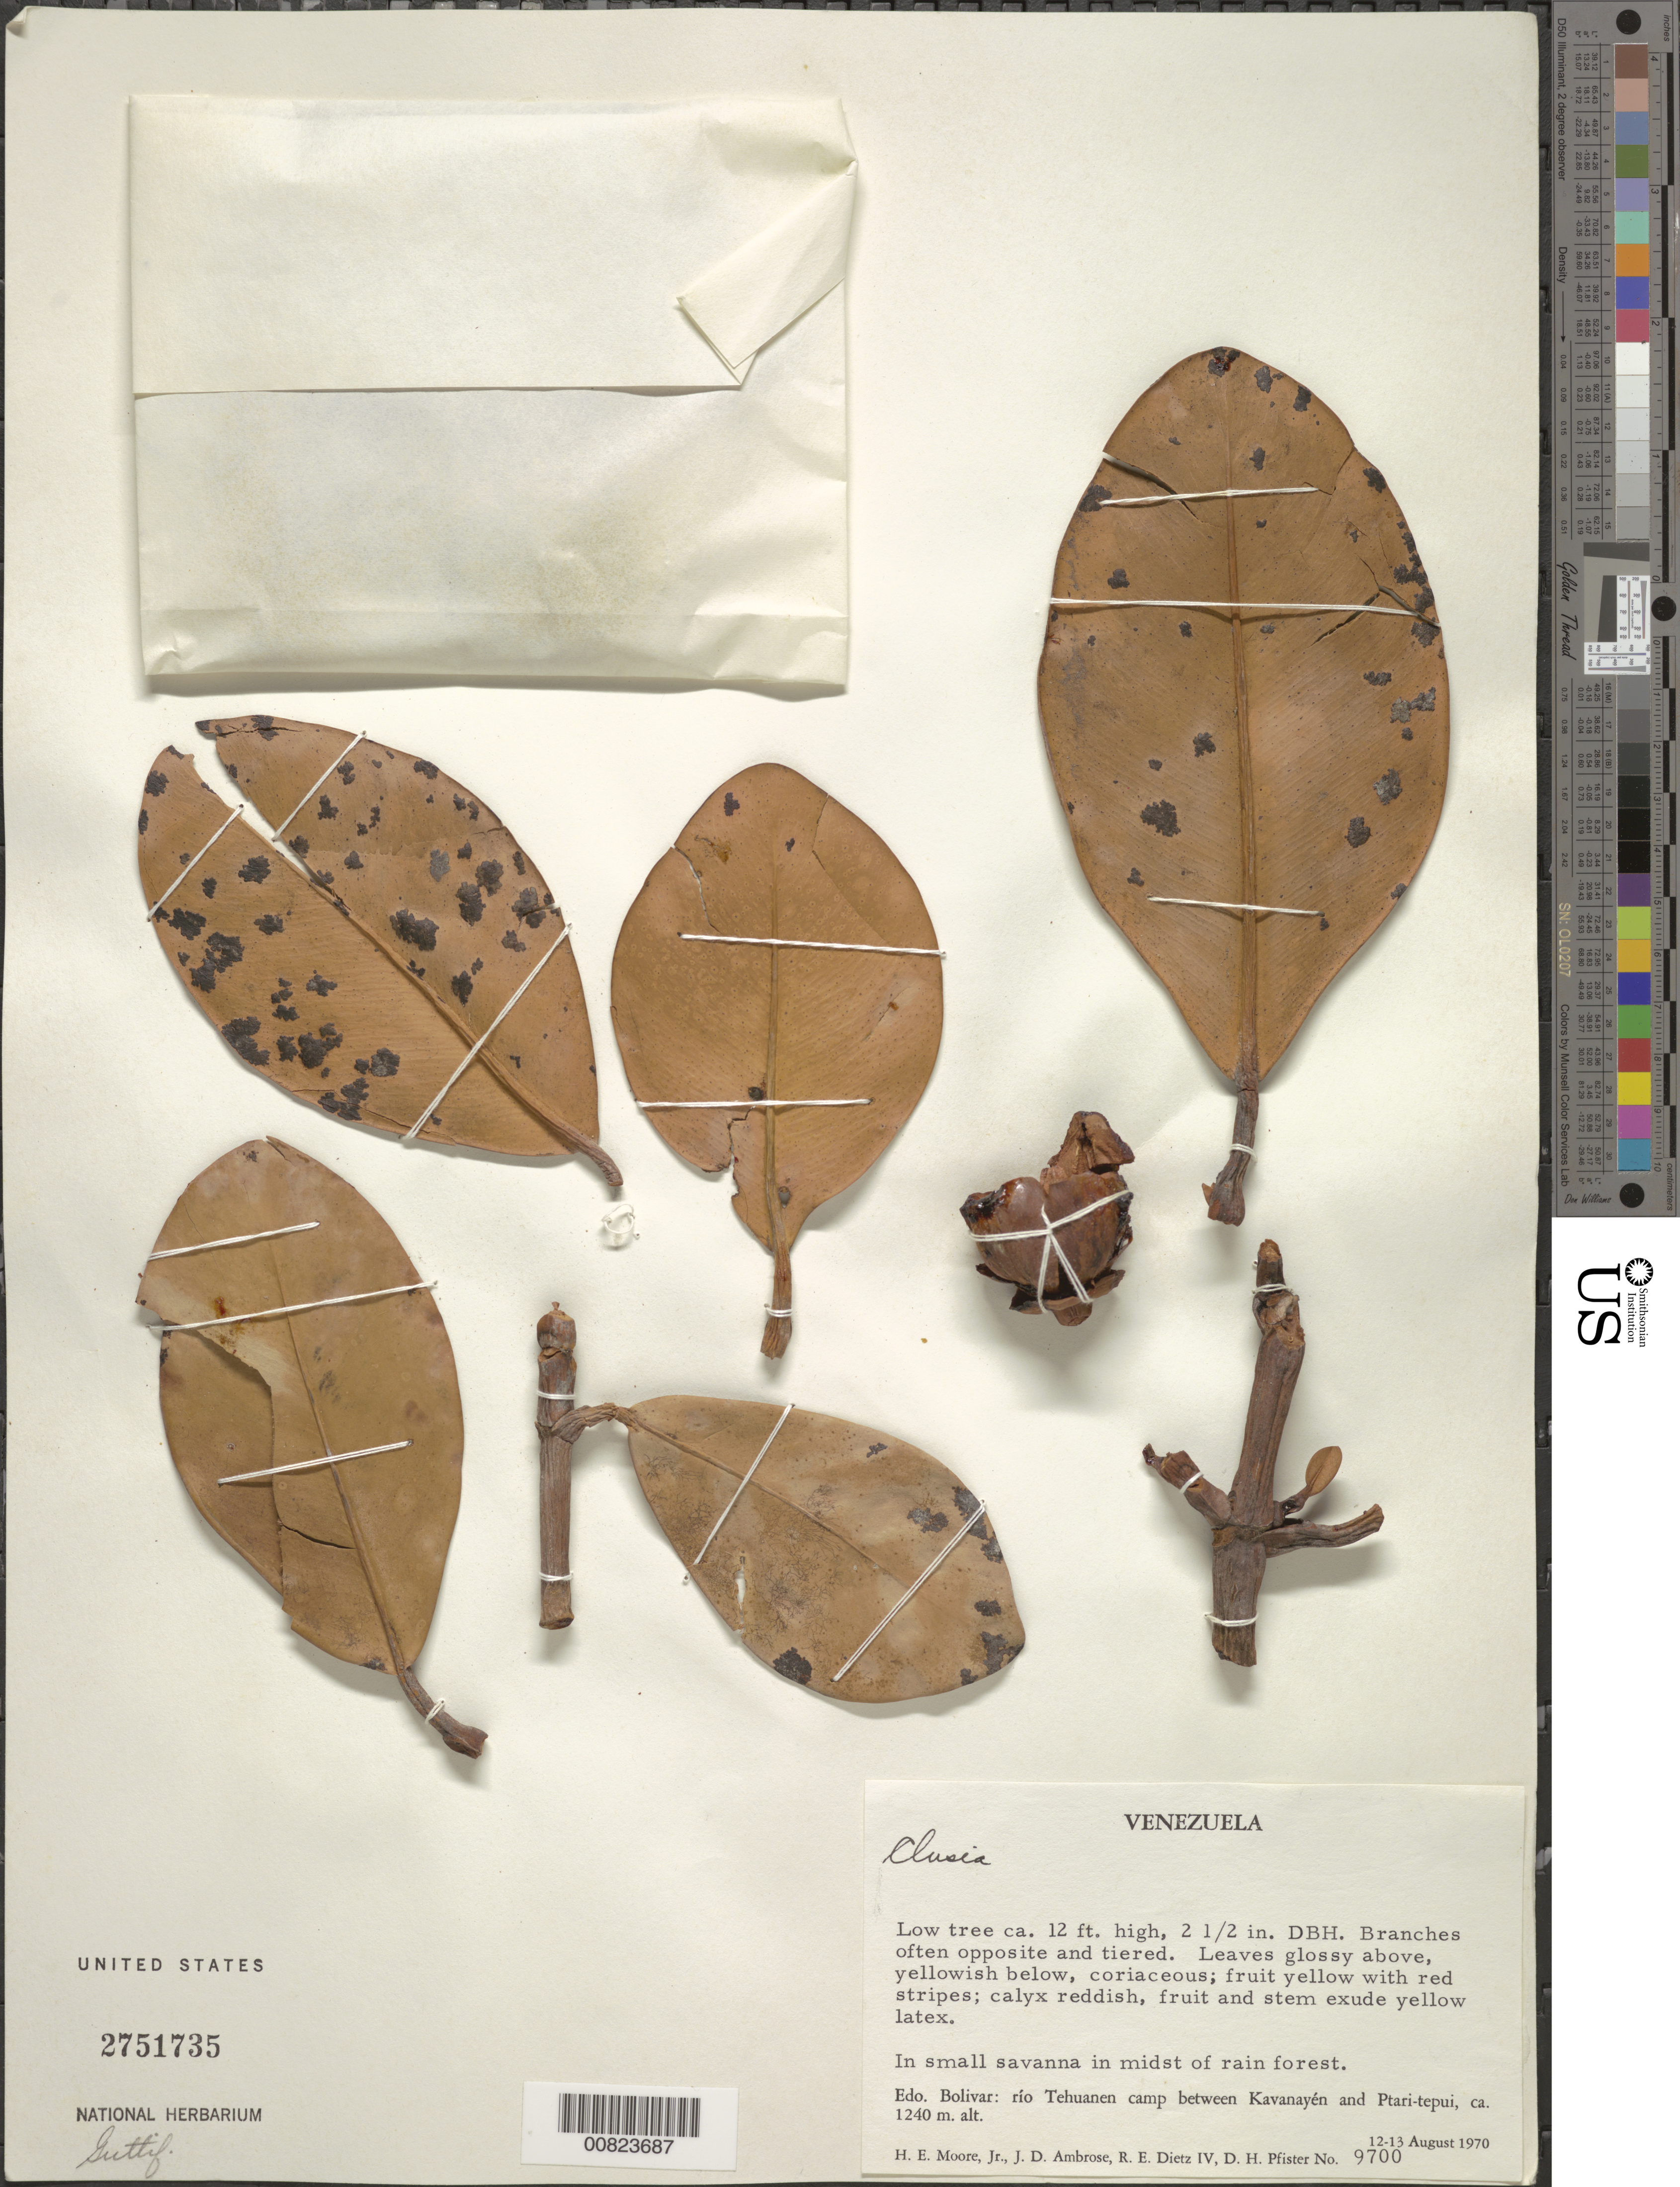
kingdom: Plantae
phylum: Tracheophyta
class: Magnoliopsida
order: Malpighiales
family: Clusiaceae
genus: Clusia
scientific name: Clusia sp.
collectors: H. E. Moore, J. D. Ambrose, R. Dietz & D. H. Pfister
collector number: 9700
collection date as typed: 12-Aug-70 to 13-Aug-70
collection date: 1970-08-12/1970-08-13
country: Venezuela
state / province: Bolívar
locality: Río Tehuanen, camp between Kavanayén and Ptari-tepuí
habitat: Small savanna in midst of rain forest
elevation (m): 1240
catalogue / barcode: US 2751735